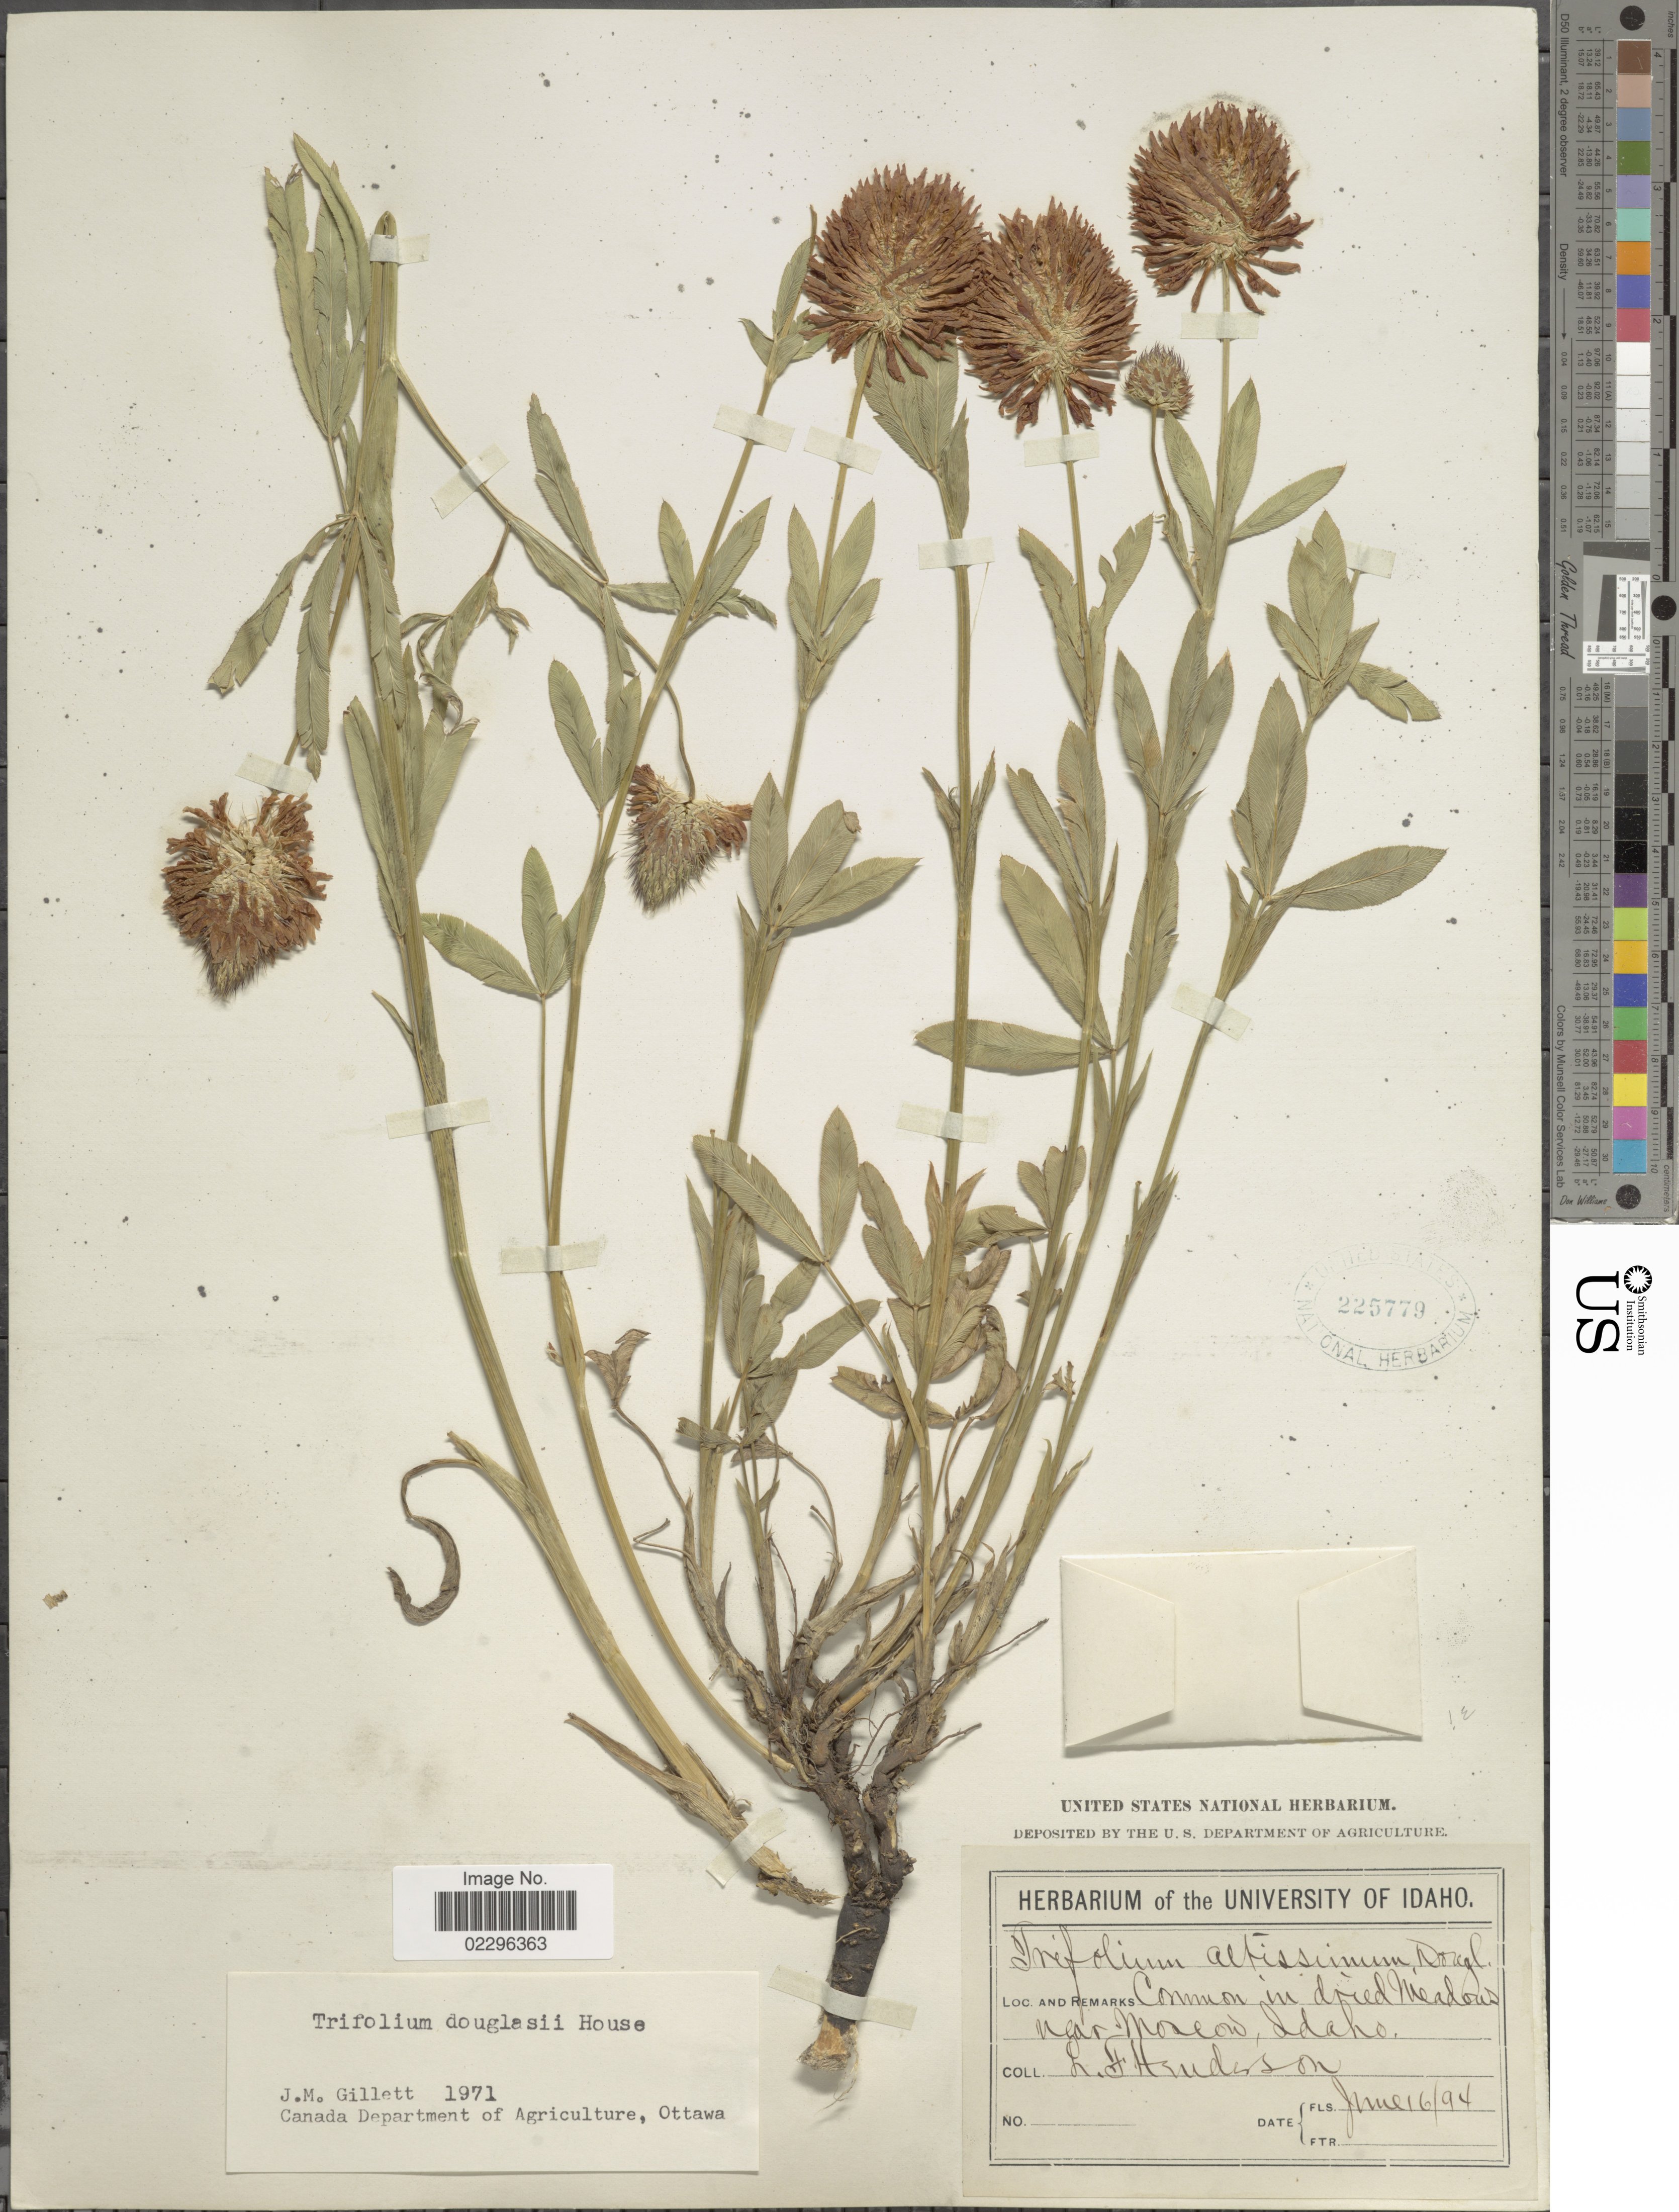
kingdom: Plantae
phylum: Tracheophyta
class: Magnoliopsida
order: Fabales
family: Fabaceae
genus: Trifolium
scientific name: Trifolium douglasii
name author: House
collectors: L. Henderson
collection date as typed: Transcribed d/m/y: 16/6/94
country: United States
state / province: Idaho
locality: Common in dried Meadow near Moscow.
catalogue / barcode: US 225779